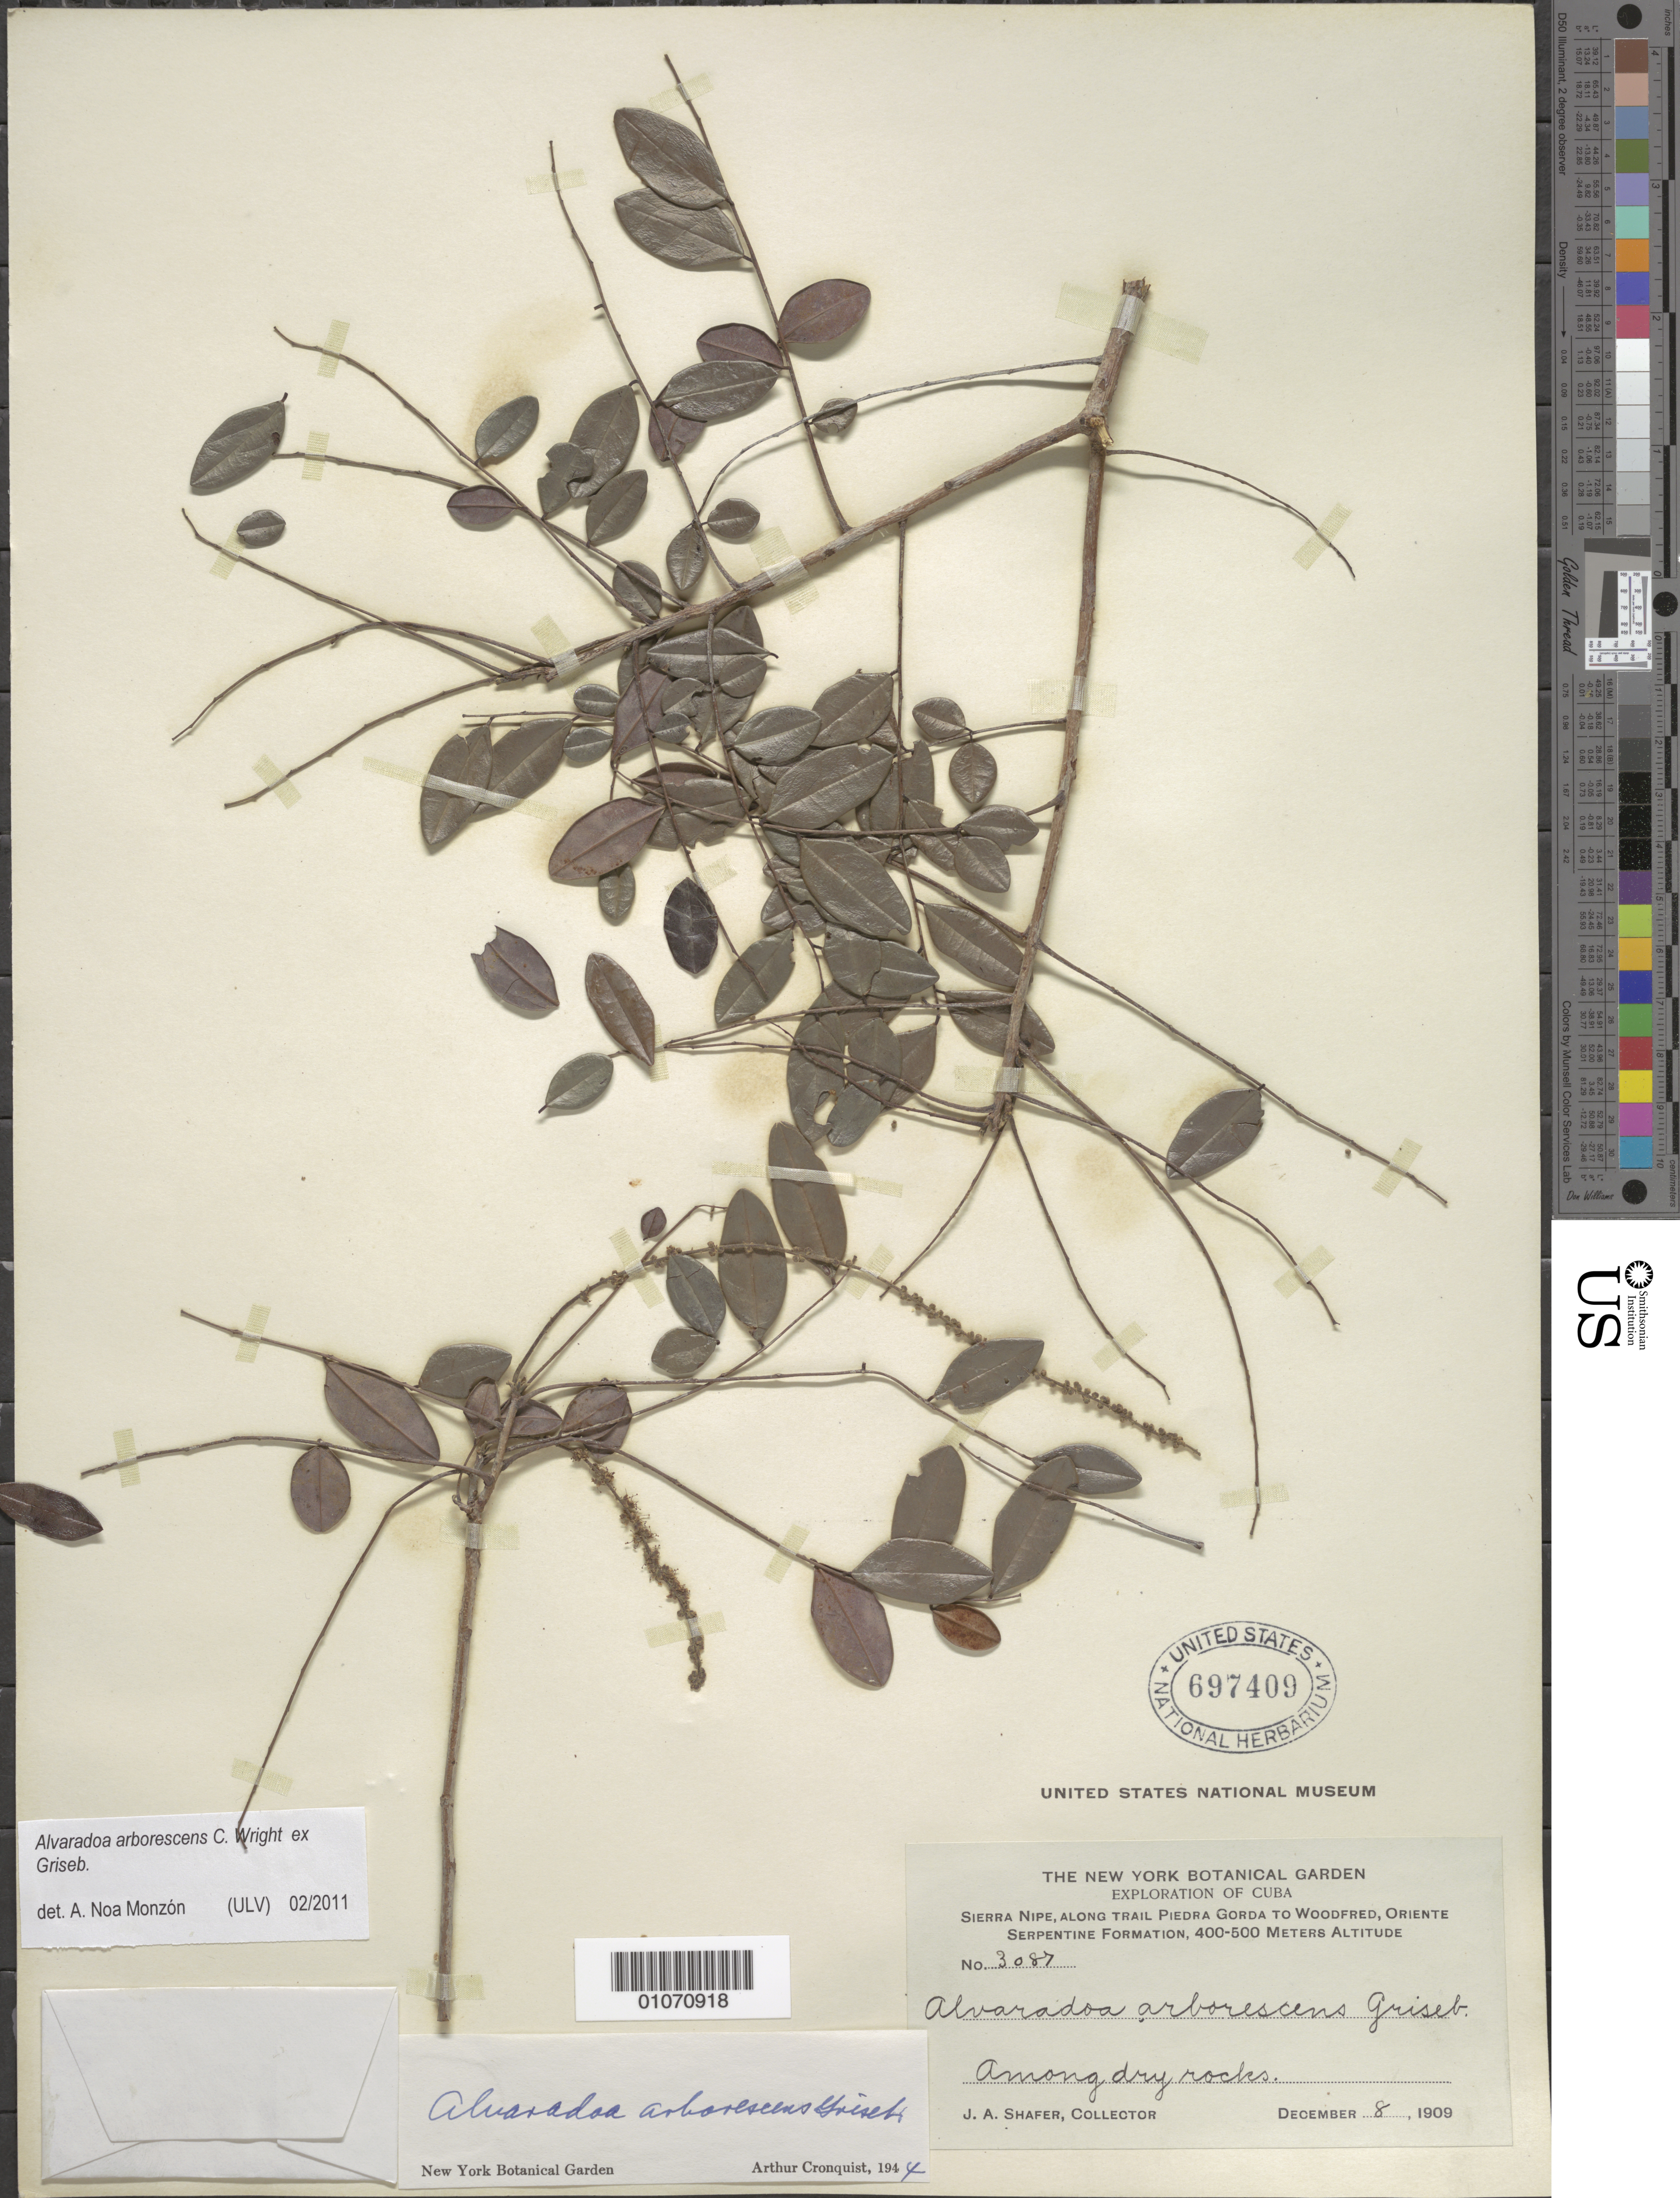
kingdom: Plantae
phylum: Tracheophyta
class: Magnoliopsida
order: Picramniales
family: Picramniaceae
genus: Alvaradoa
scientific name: Alvaradoa arborescens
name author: C. Wright in Griseb.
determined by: Noa Monzón, A.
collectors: J. A. Shafer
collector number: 3087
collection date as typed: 08 Dec 1909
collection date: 1909-12-08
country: Cuba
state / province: Holguín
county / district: Dry forest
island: Cuba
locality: Sierra Nipe, along trail Piedra Gorda to Woodfred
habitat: Serpentine formation; among dry rocks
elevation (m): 400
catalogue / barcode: US 697409